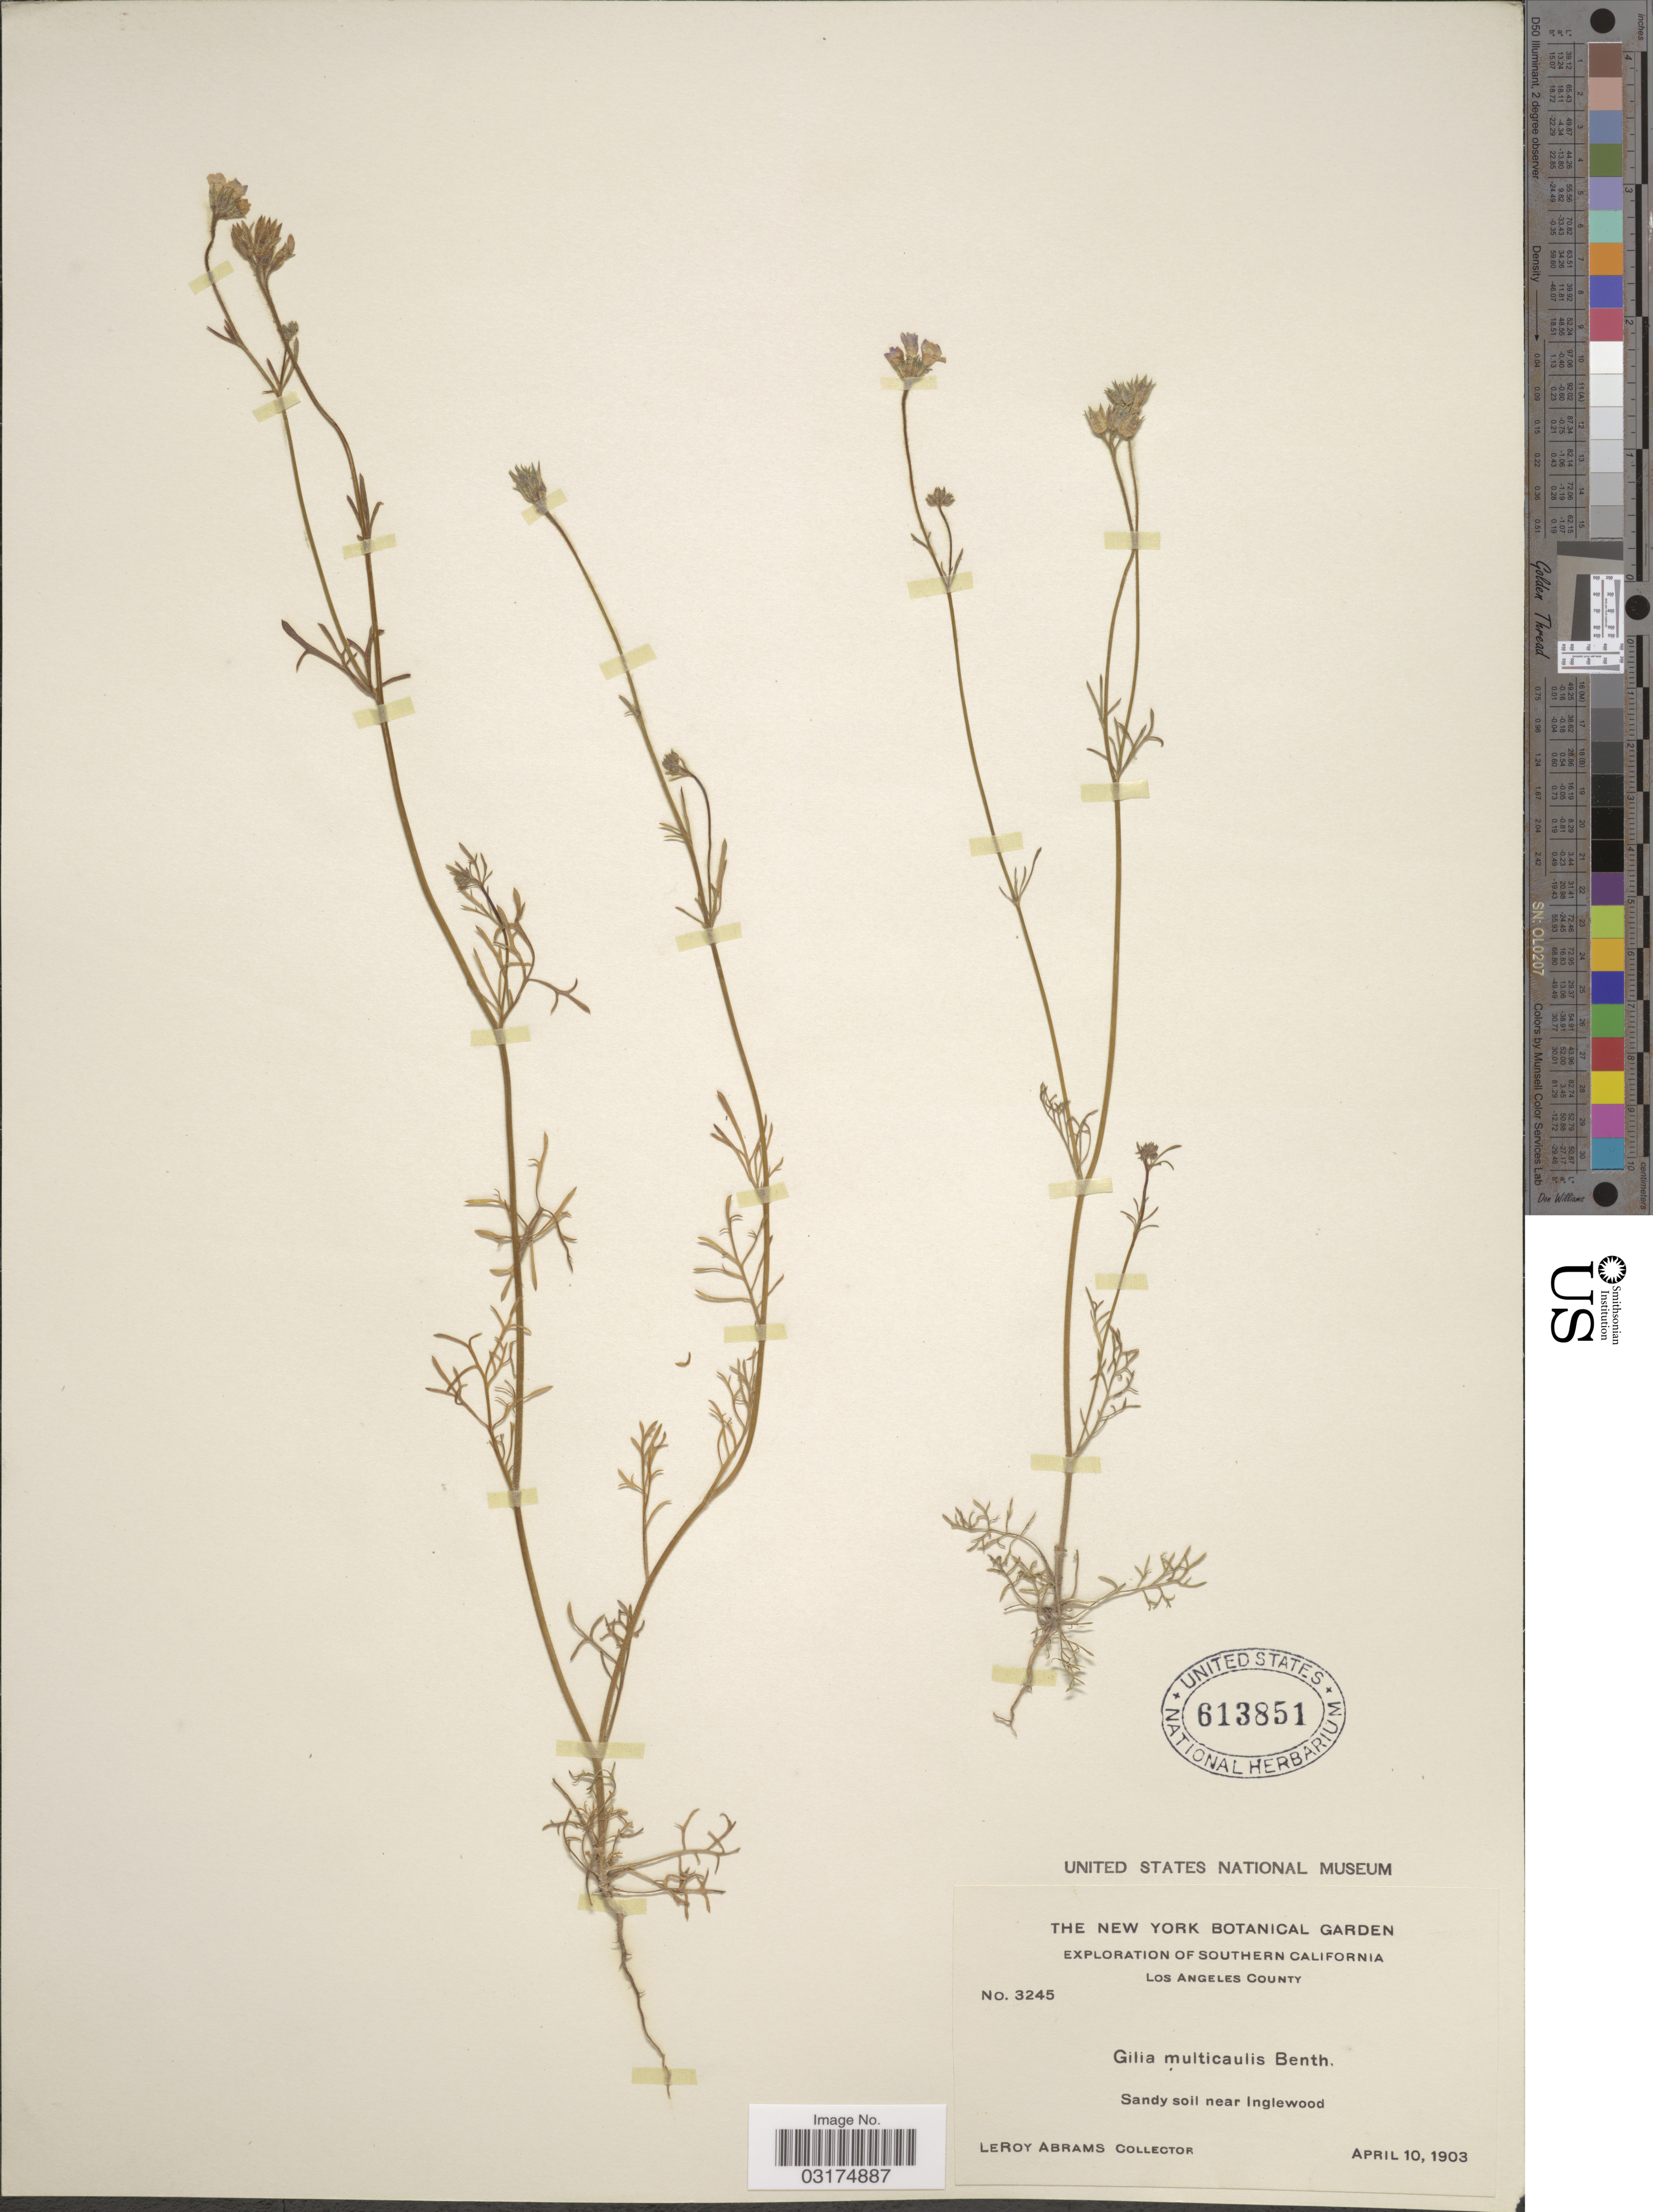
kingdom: Plantae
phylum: Tracheophyta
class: Magnoliopsida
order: Ericales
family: Polemoniaceae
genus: Gilia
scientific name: Gilia angelensis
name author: V.E. Grant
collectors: L. Abrams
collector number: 3245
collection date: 1903-04-10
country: United States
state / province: California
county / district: Los Angeles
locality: Southern California. Los Angeles County. Near Inglewood.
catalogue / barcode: US 613851